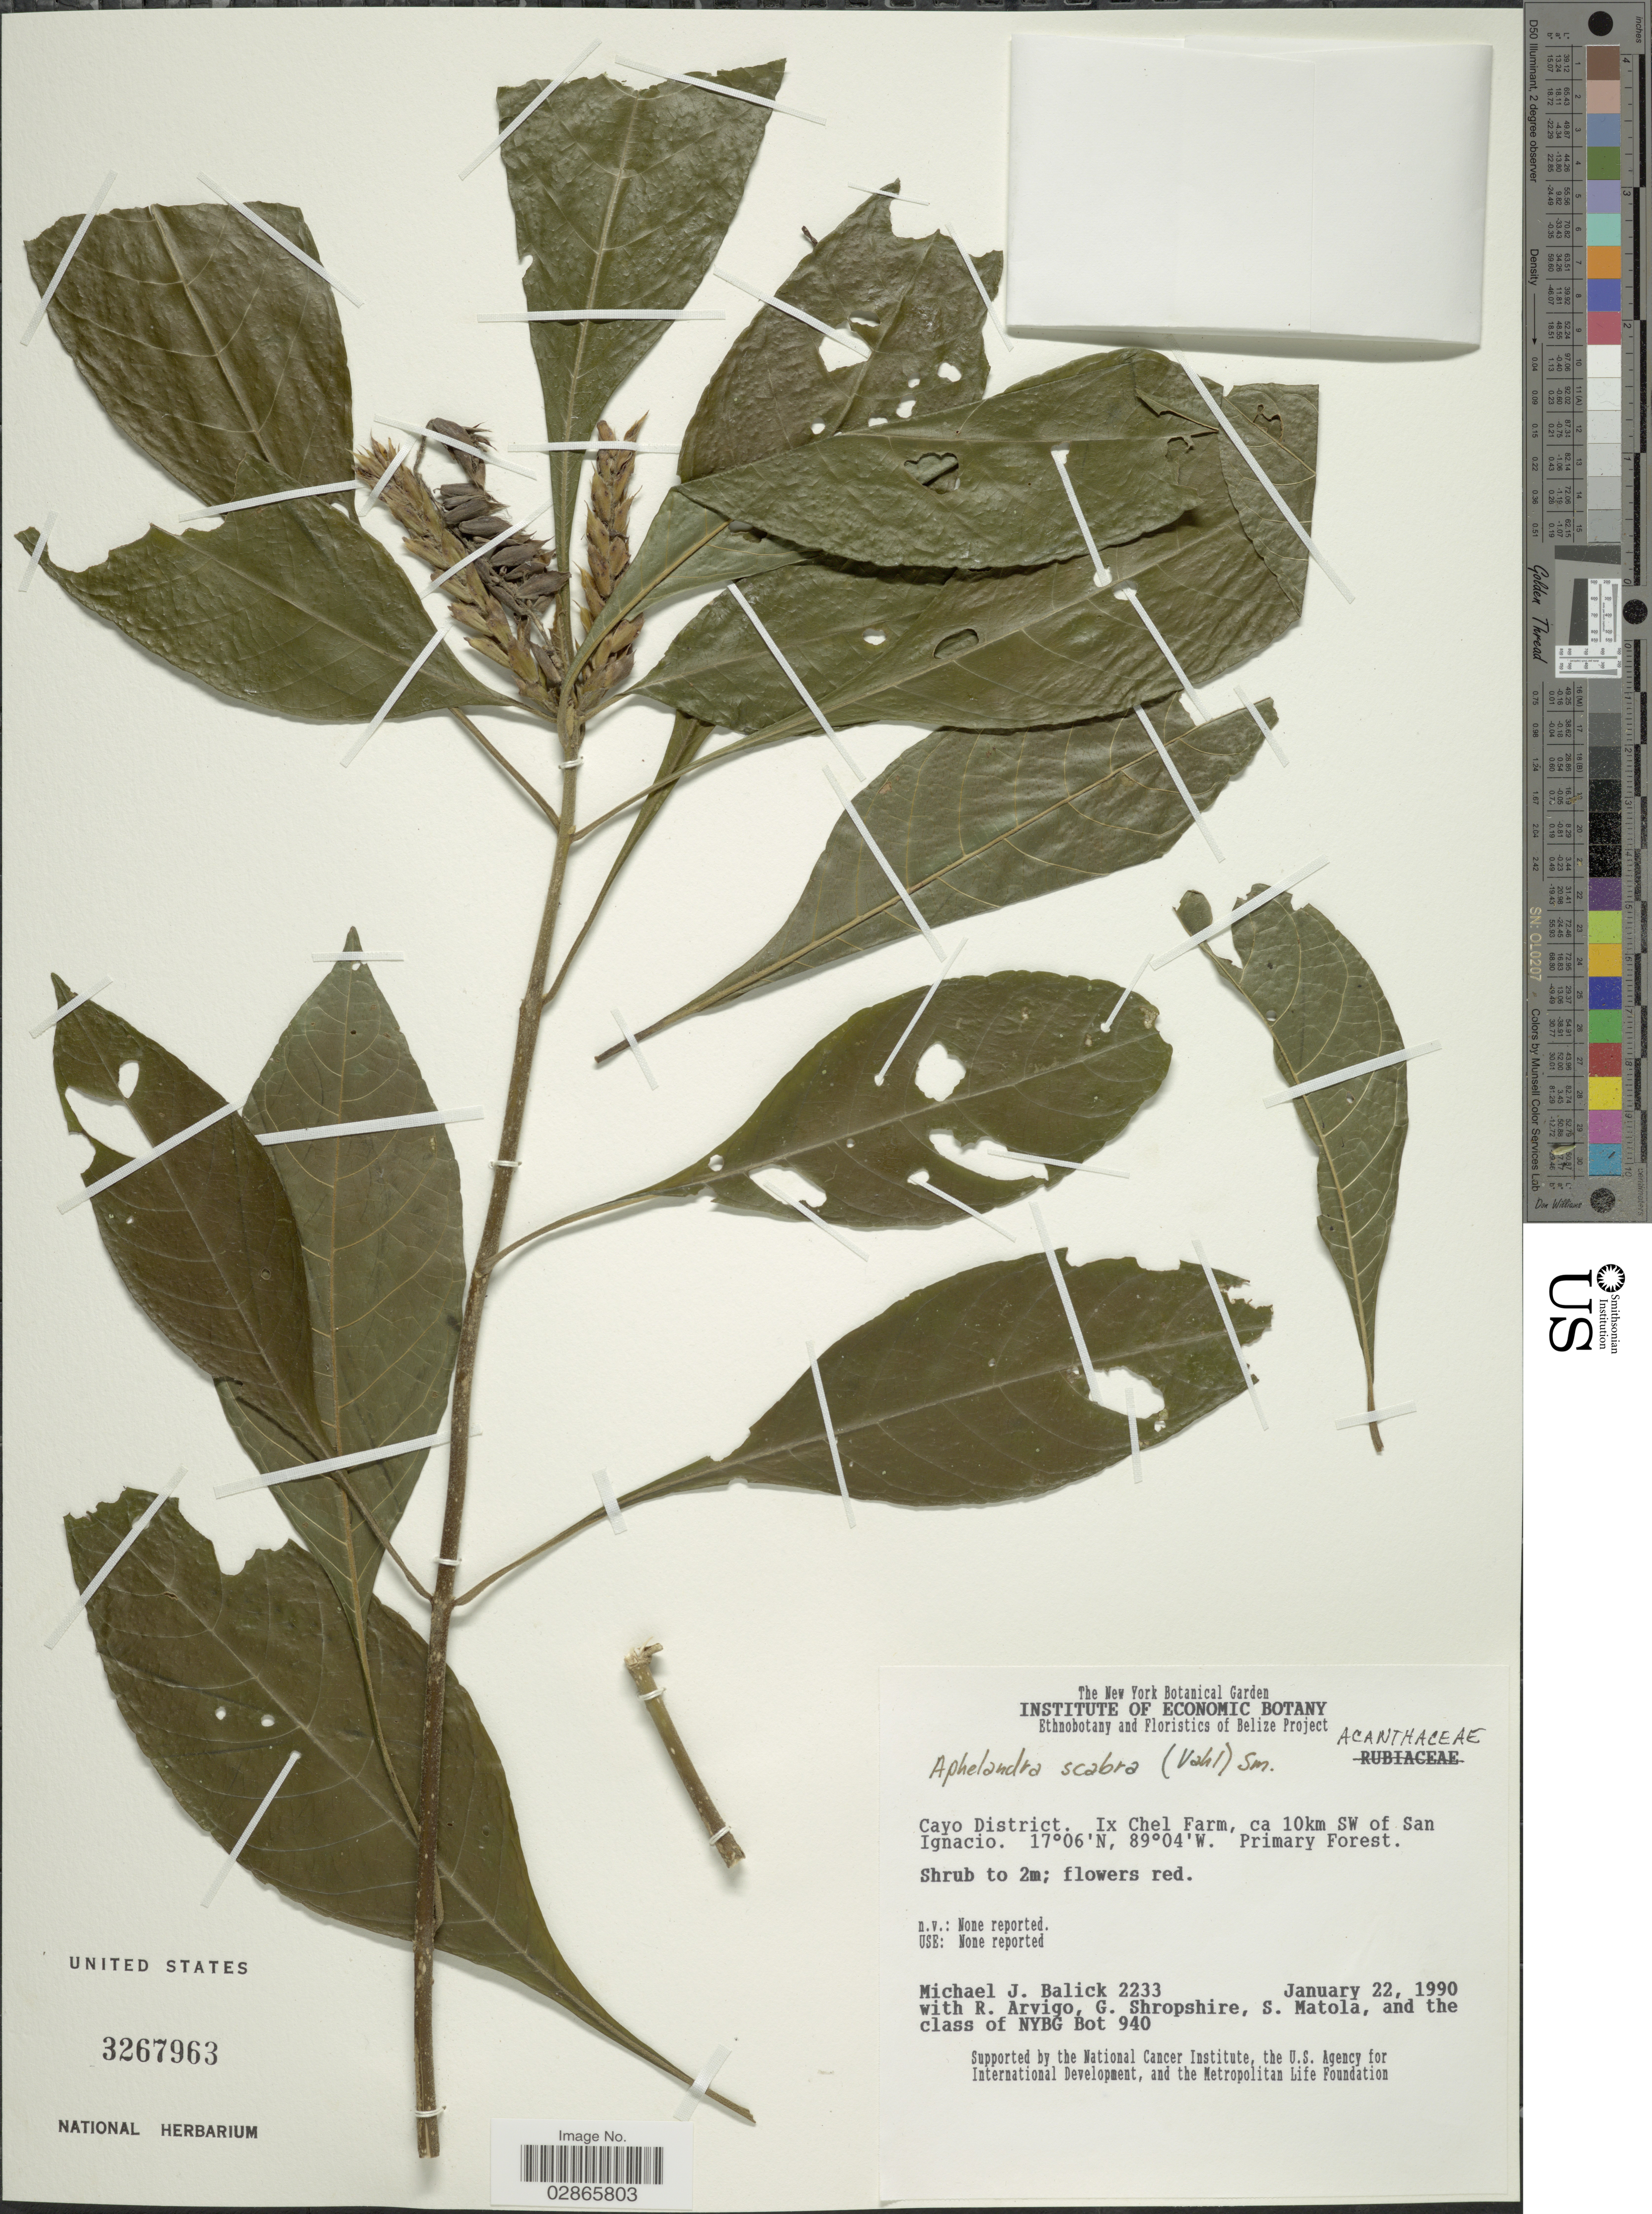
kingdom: Plantae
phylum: Tracheophyta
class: Magnoliopsida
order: Lamiales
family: Acanthaceae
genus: Aphelandra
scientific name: Aphelandra deppeana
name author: Schltdl. & Cham.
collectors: M. J. Balick, R. Arvigo, G. Shropshire, S. Matola & The class of NYBG Bot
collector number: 940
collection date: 1990-01-22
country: Belize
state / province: Cayo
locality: Cayo District. Ix Chel Farm, ca 10km SW of San Ignacio.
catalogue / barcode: US 3267963